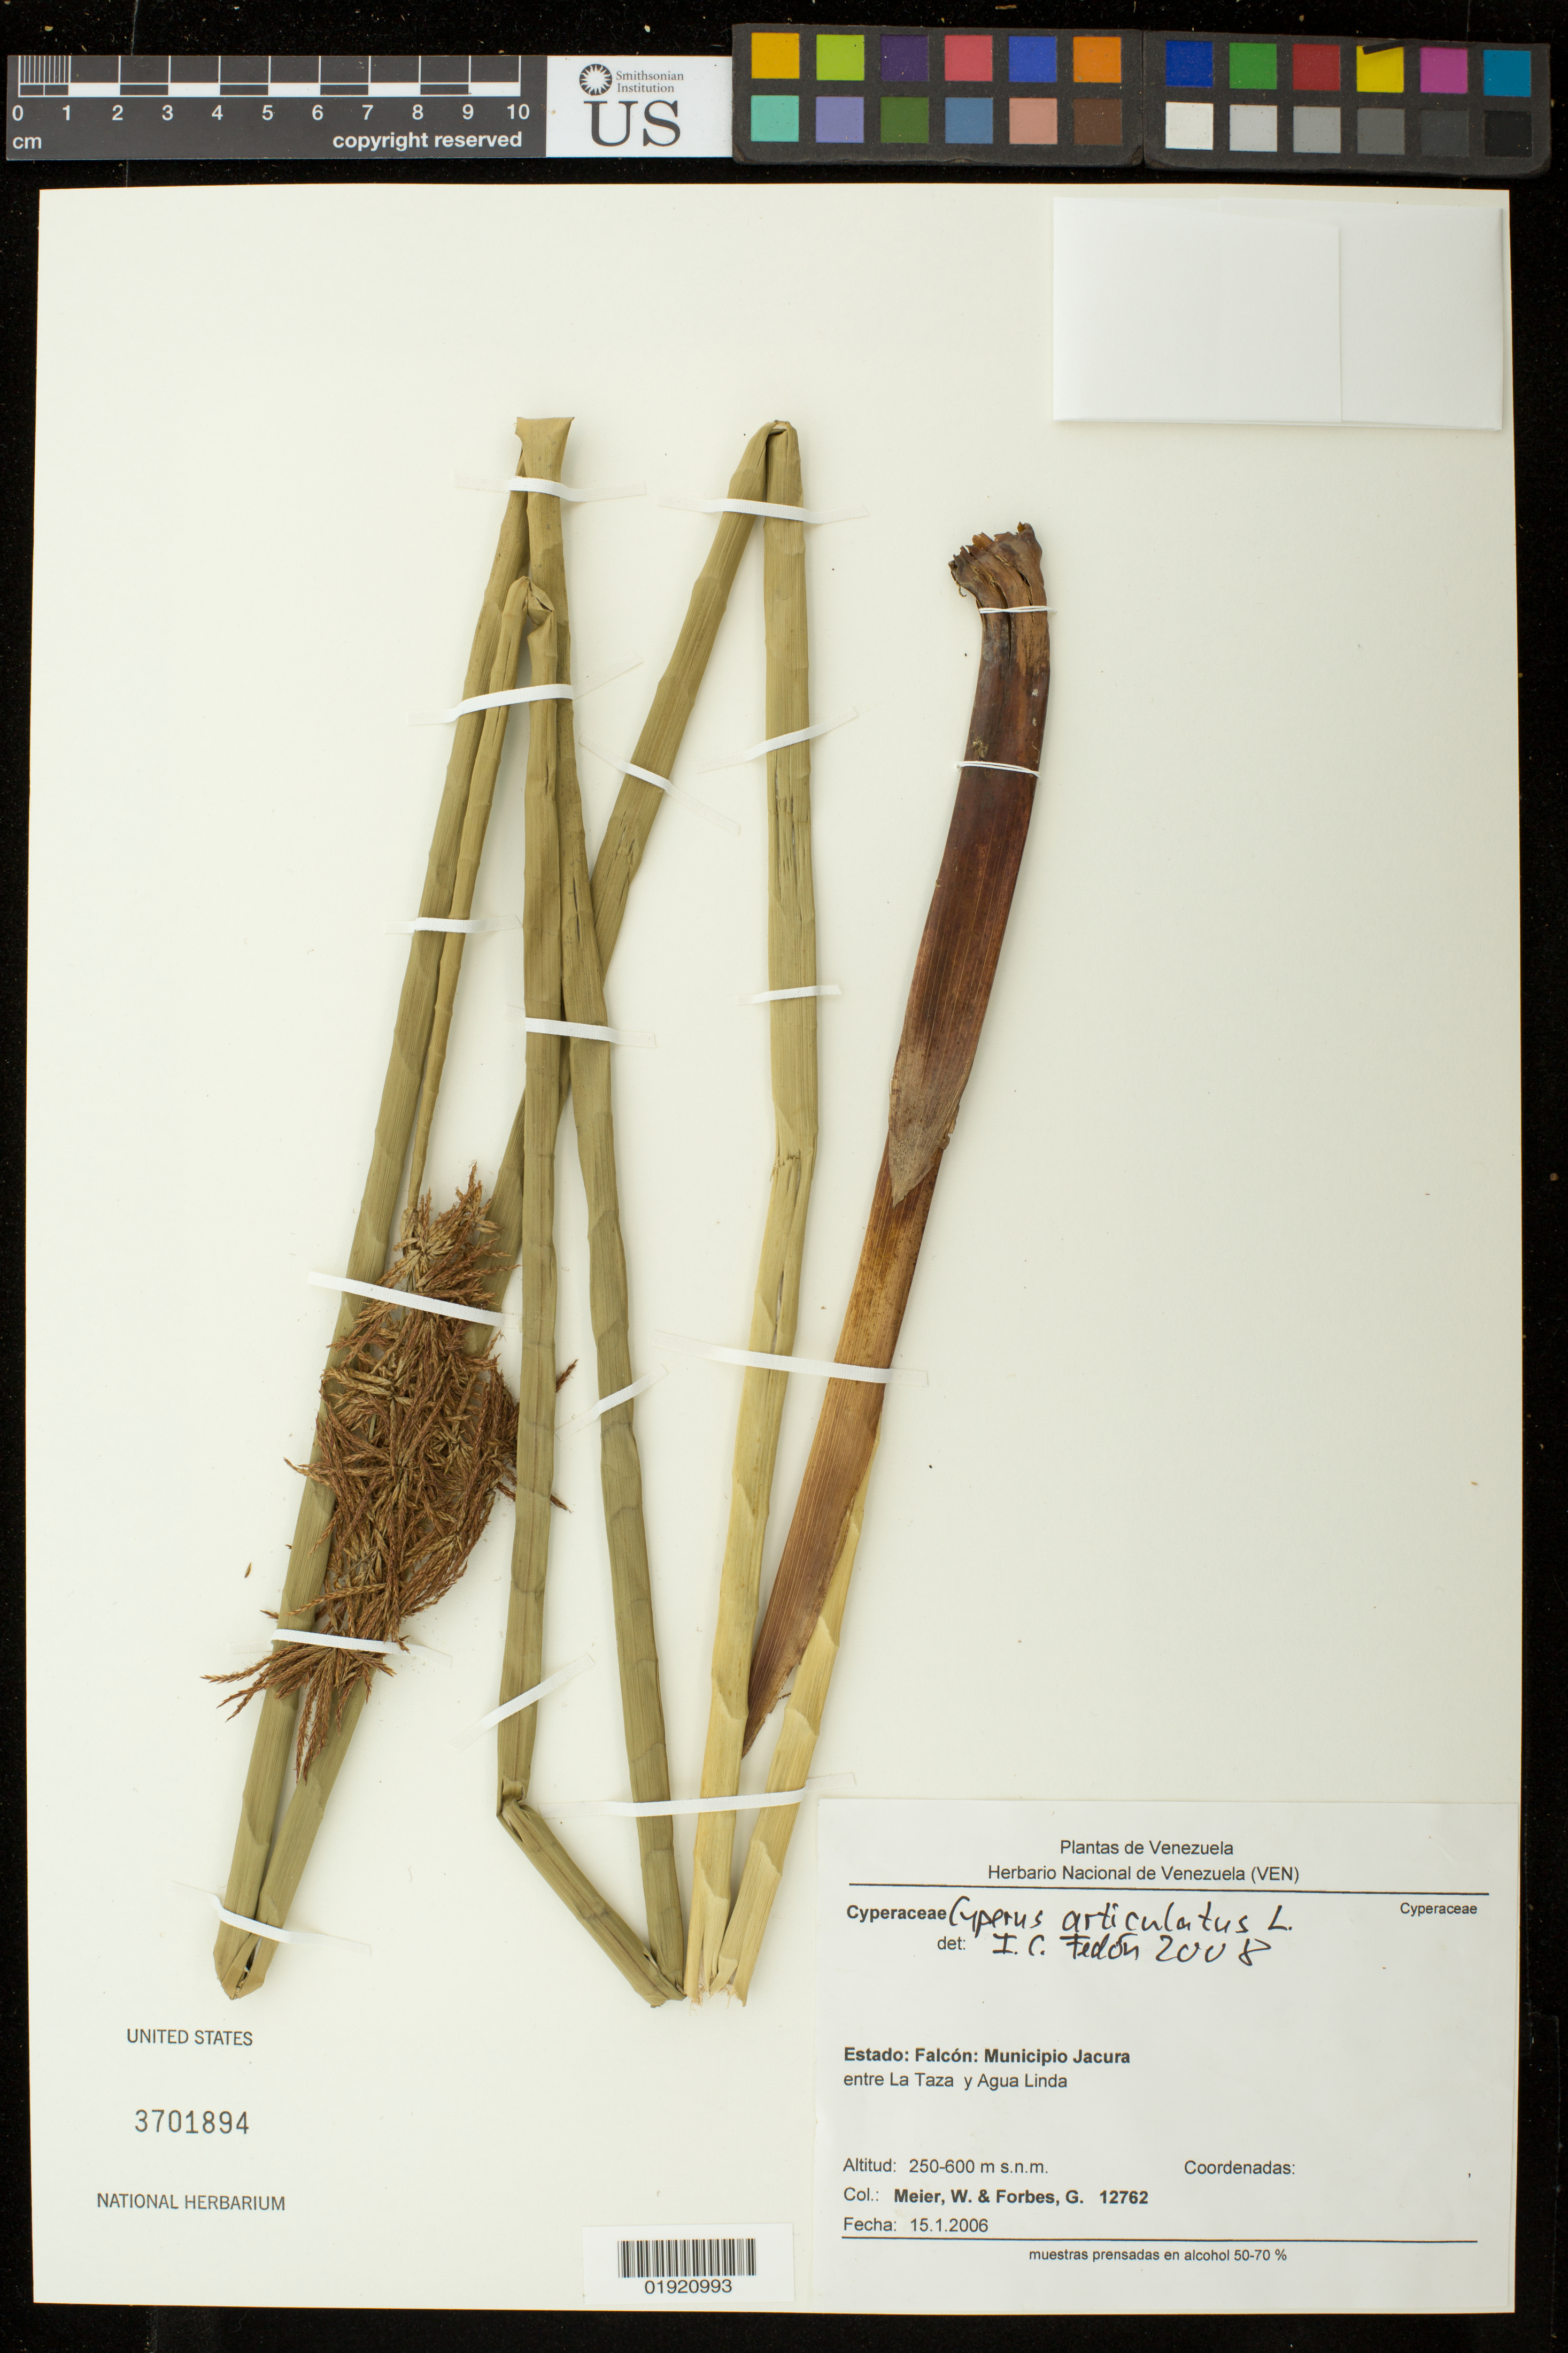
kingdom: Plantae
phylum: Tracheophyta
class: Liliopsida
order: Poales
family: Cyperaceae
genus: Cyperus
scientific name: Cyperus articulatus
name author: L.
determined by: Fedon, I. C.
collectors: W. Meier & G. Forbes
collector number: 12762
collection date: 2006-01-15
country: Venezuela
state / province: Falcón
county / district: Jacura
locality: Estado: Falcon: Municipio Jacura. entre La Taza y Agua Linda.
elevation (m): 250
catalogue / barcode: US 3701894